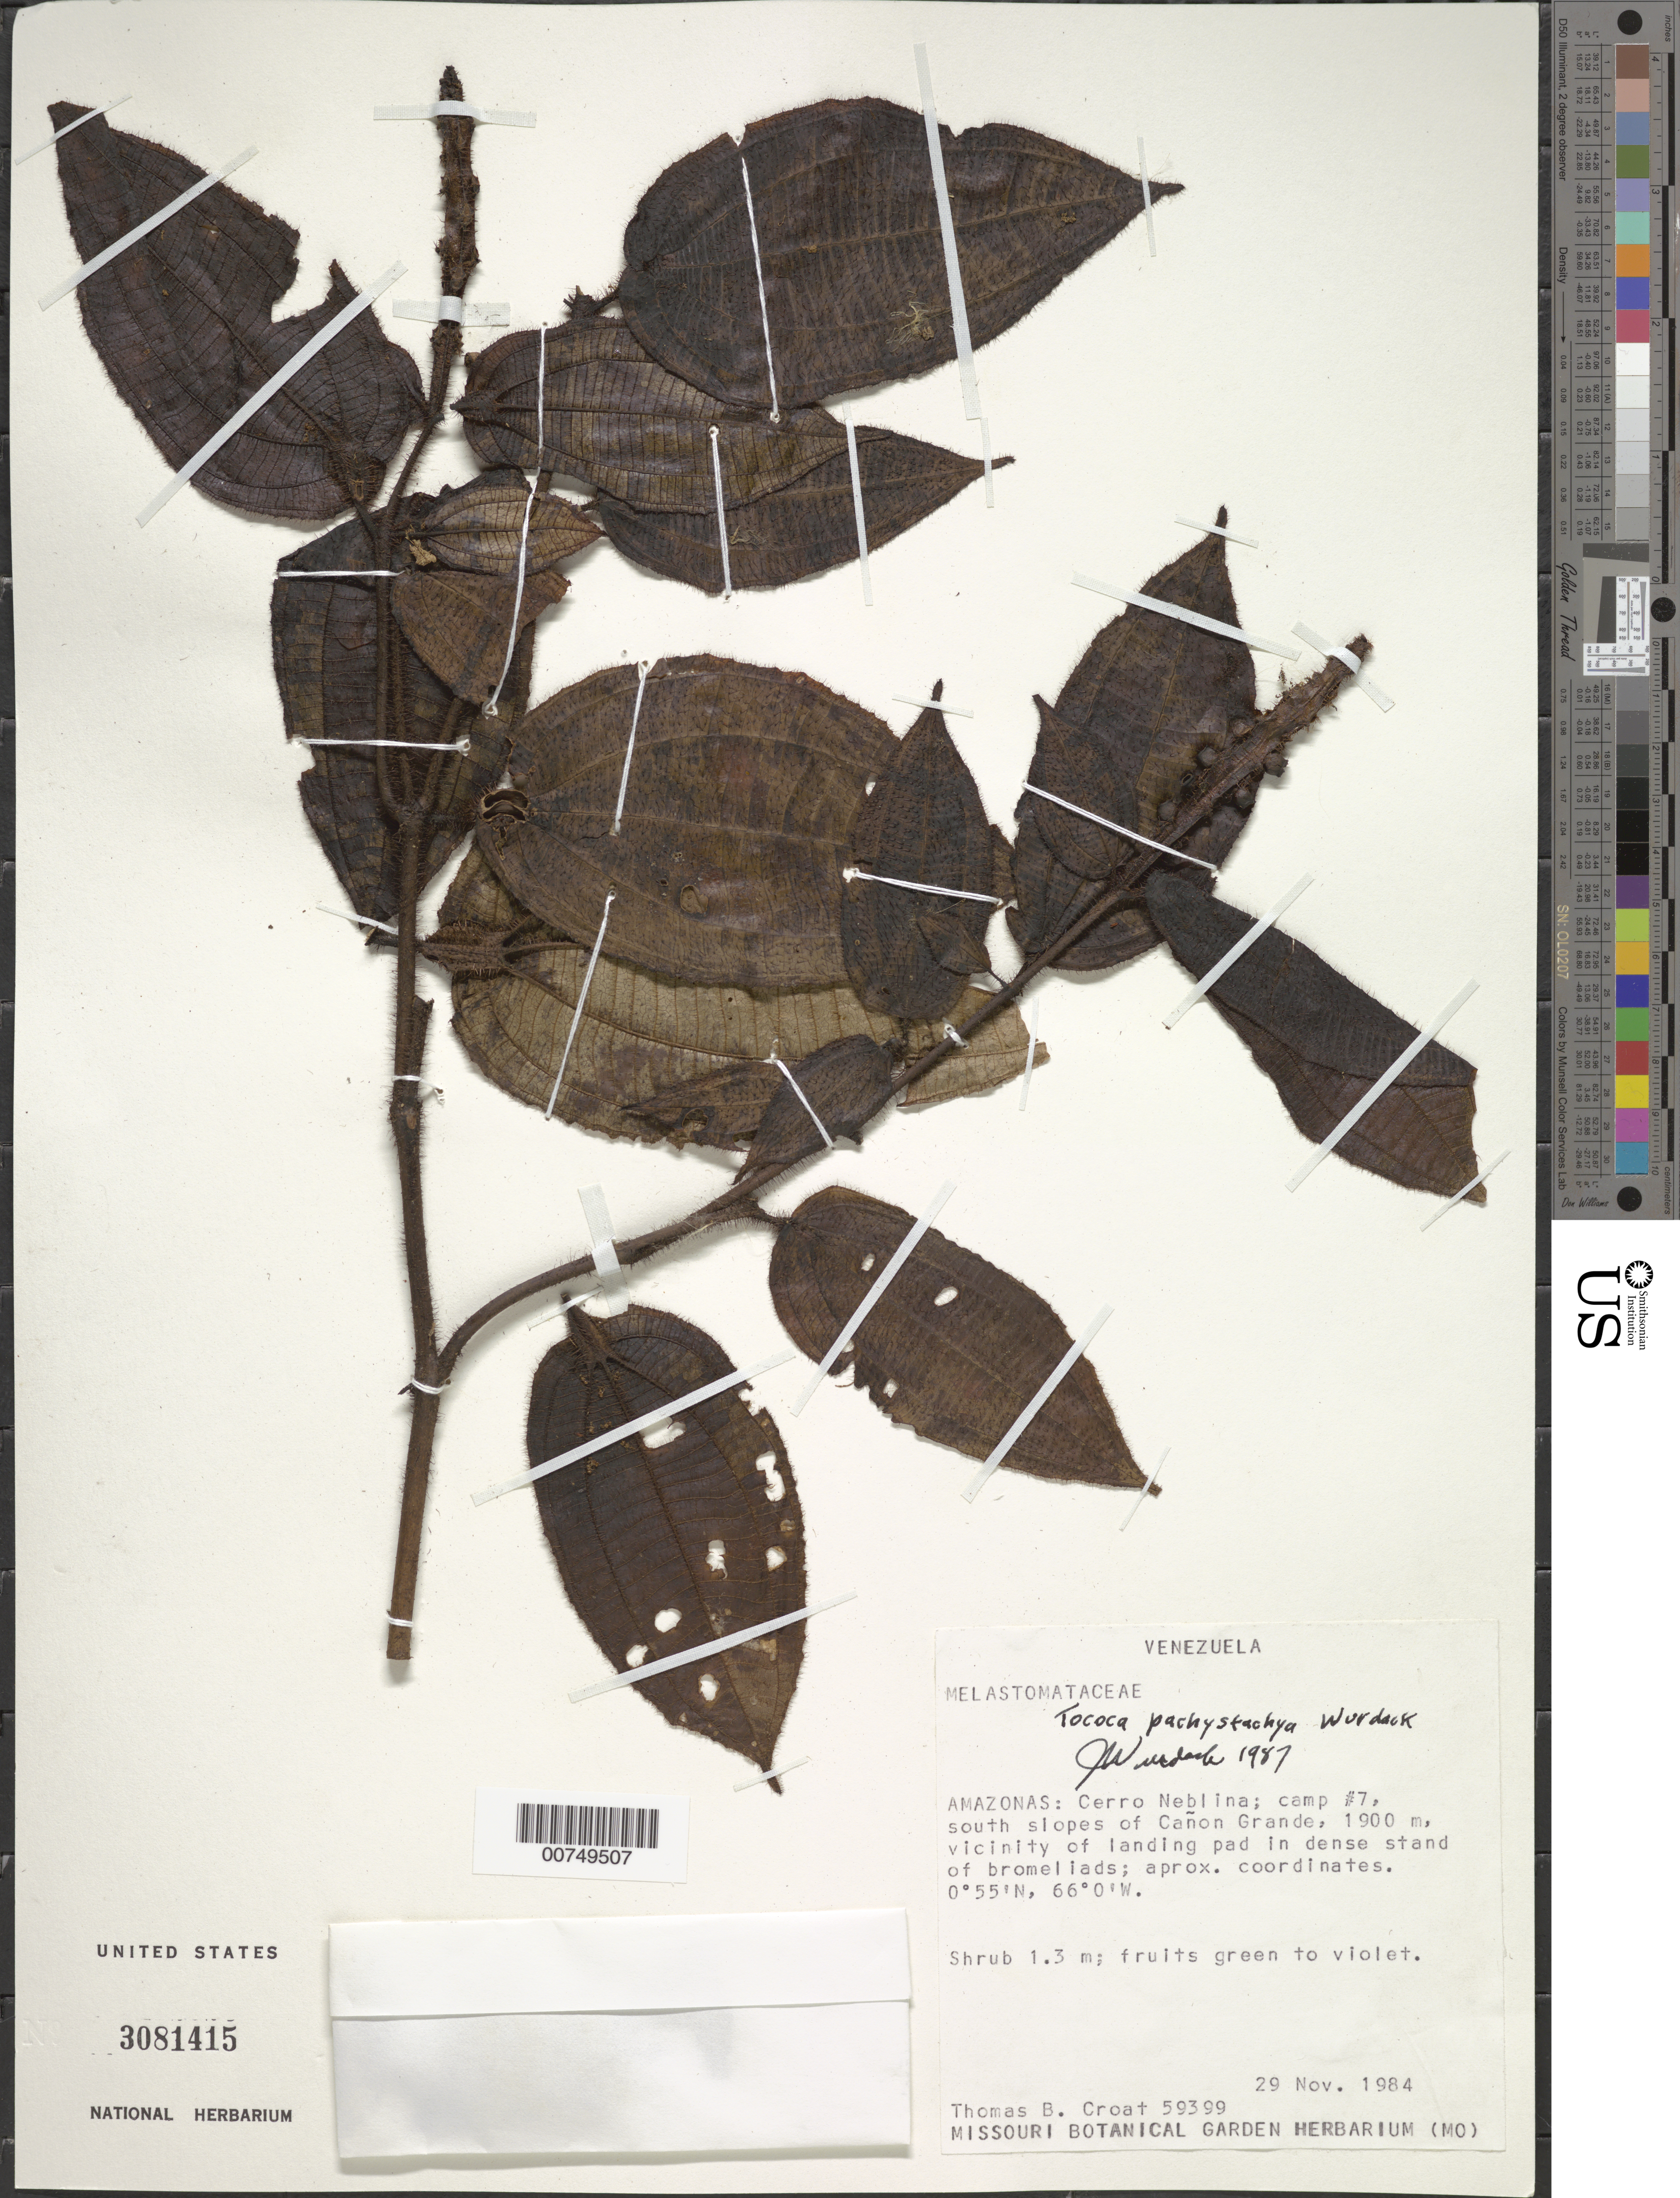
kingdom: Plantae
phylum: Tracheophyta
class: Magnoliopsida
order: Myrtales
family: Melastomataceae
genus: Tococa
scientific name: Tococa pachystachya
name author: Wurdack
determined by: Wurdack, John J., (US), US (UNITED STATES)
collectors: T. B. Croat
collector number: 59399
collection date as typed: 29-Nov-84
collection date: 1984-11-29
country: Venezuela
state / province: Amazonas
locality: Cerro Neblina, camp #7, S slopes of Cañon Grande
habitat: Dense stand of bromeliads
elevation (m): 1900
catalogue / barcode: US 3081415